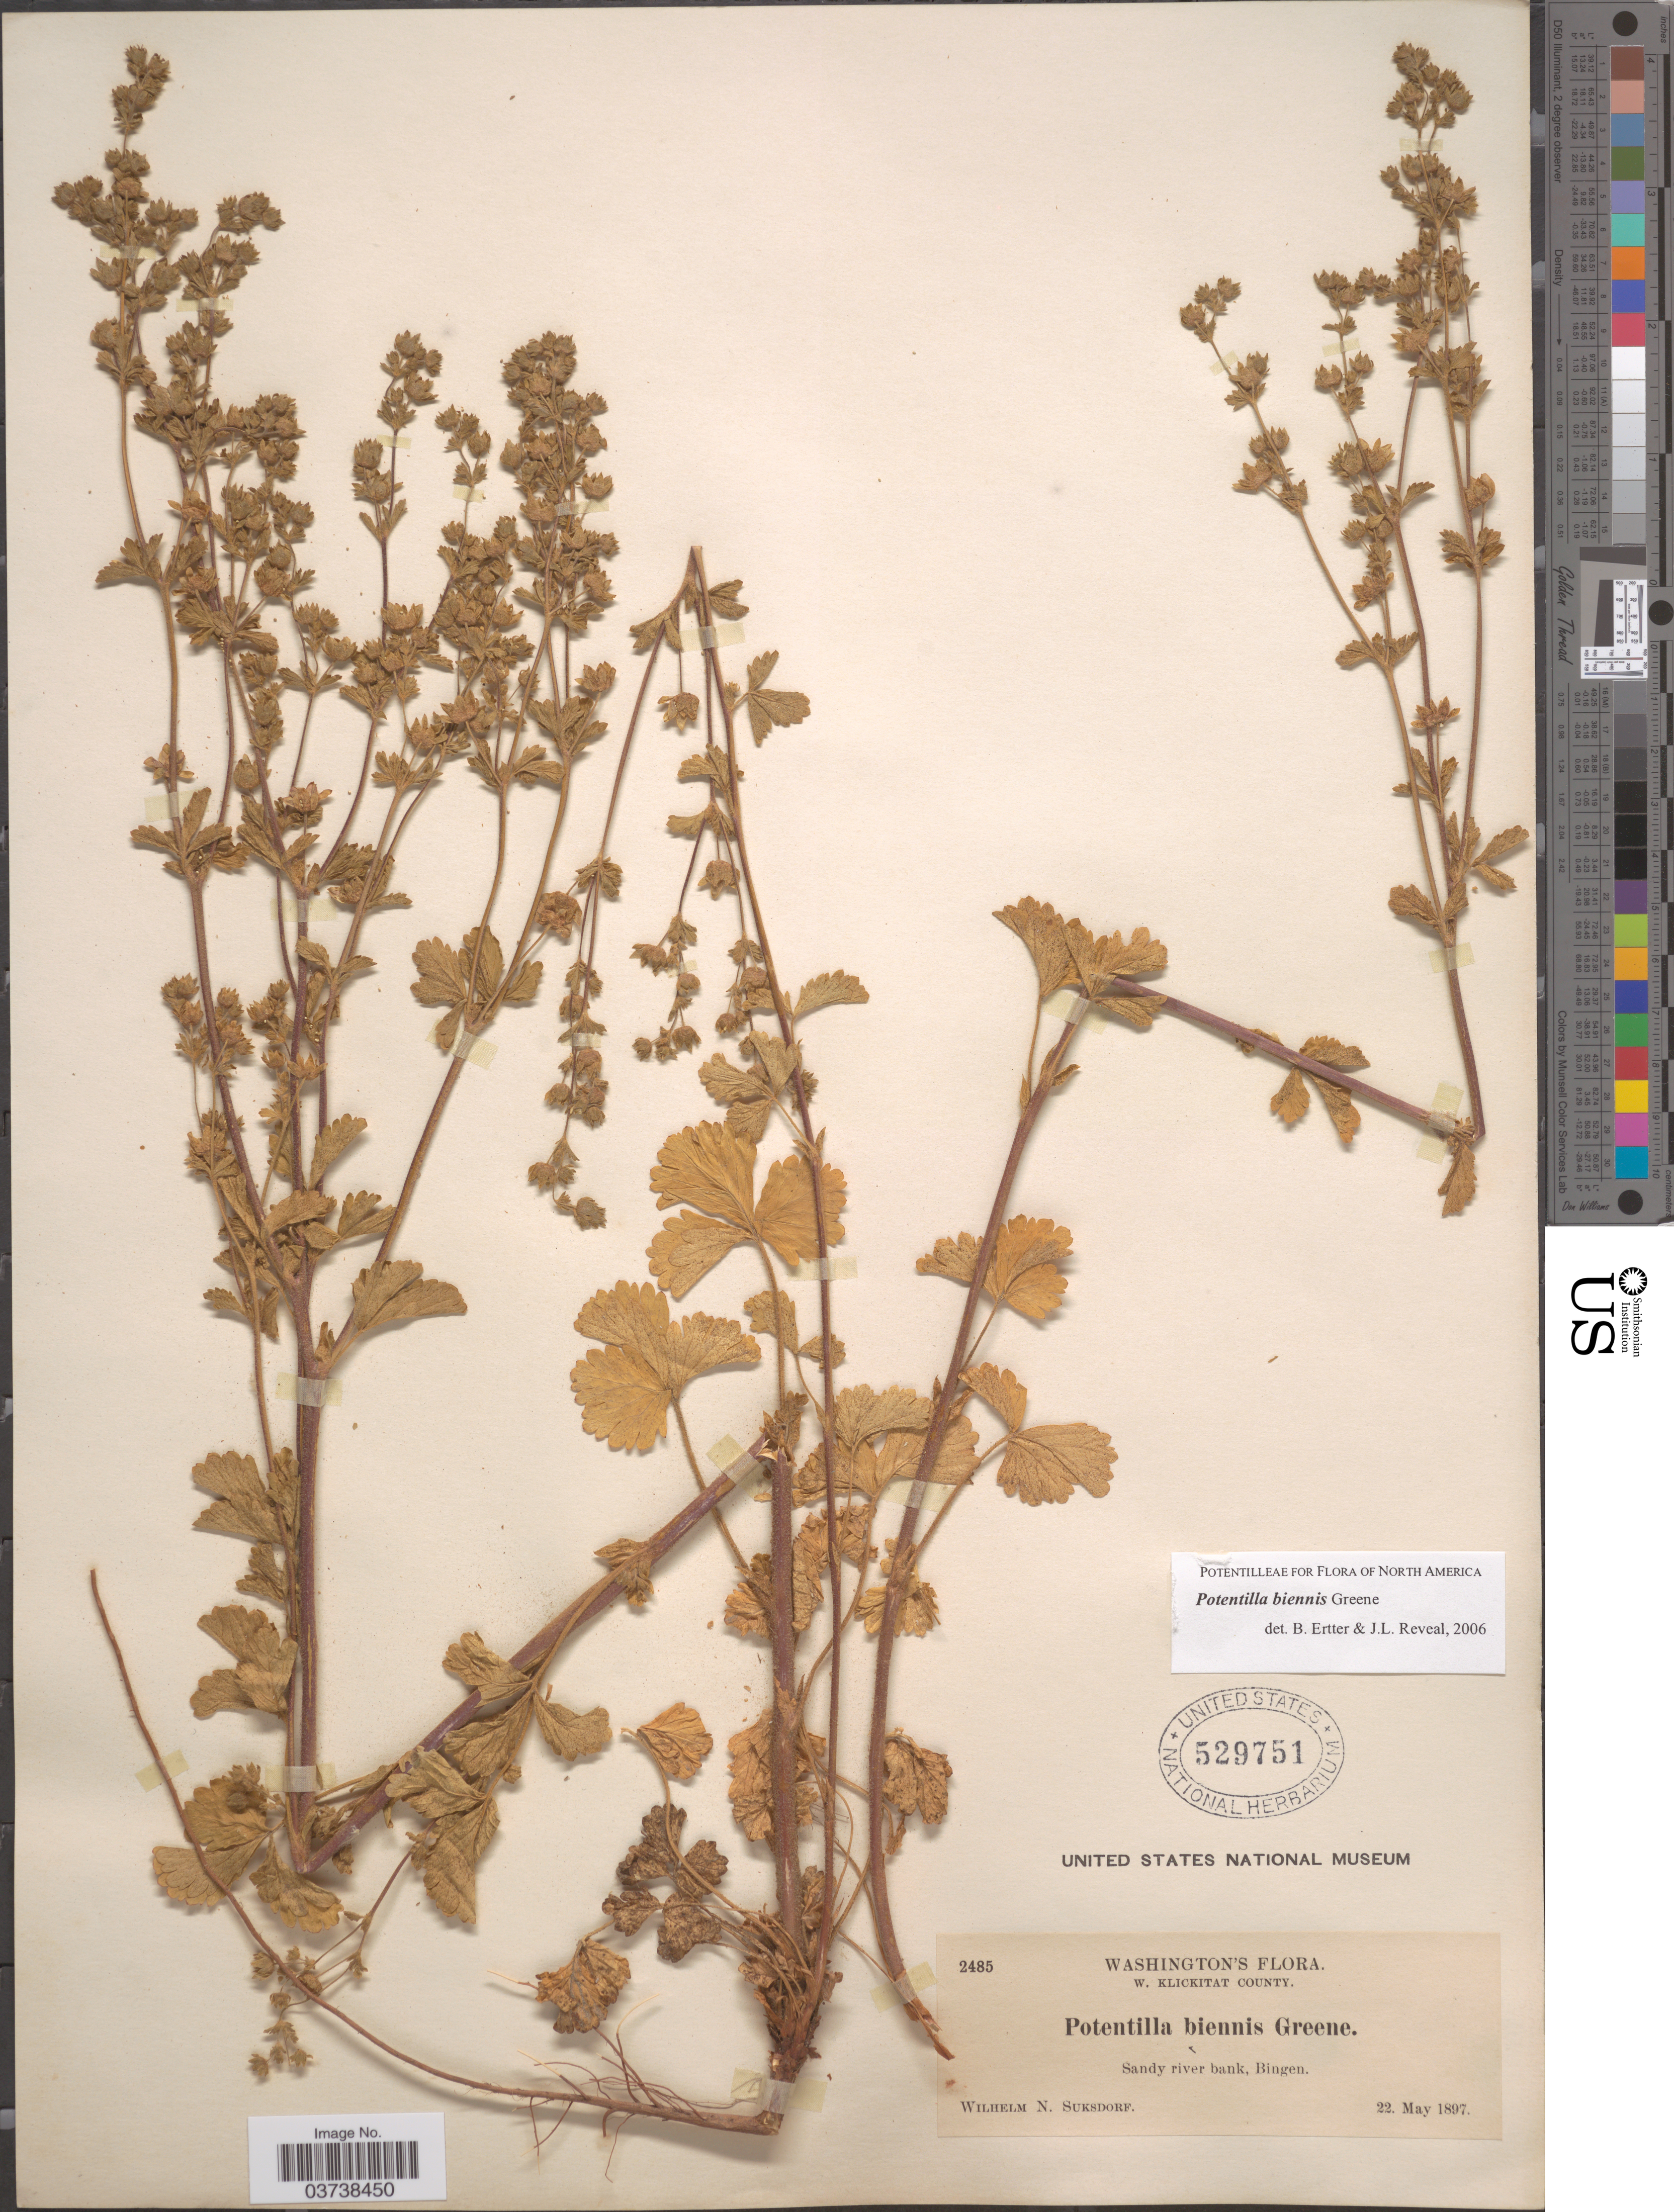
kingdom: Plantae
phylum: Tracheophyta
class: Magnoliopsida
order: Rosales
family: Rosaceae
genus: Potentilla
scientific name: Potentilla biennis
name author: Greene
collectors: W. N. Suksdorf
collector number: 2485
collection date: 1897-05-22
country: United States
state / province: Washington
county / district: Klickitat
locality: W. Klickitat County. Sandy river bank, Bingen.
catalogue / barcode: US 529751